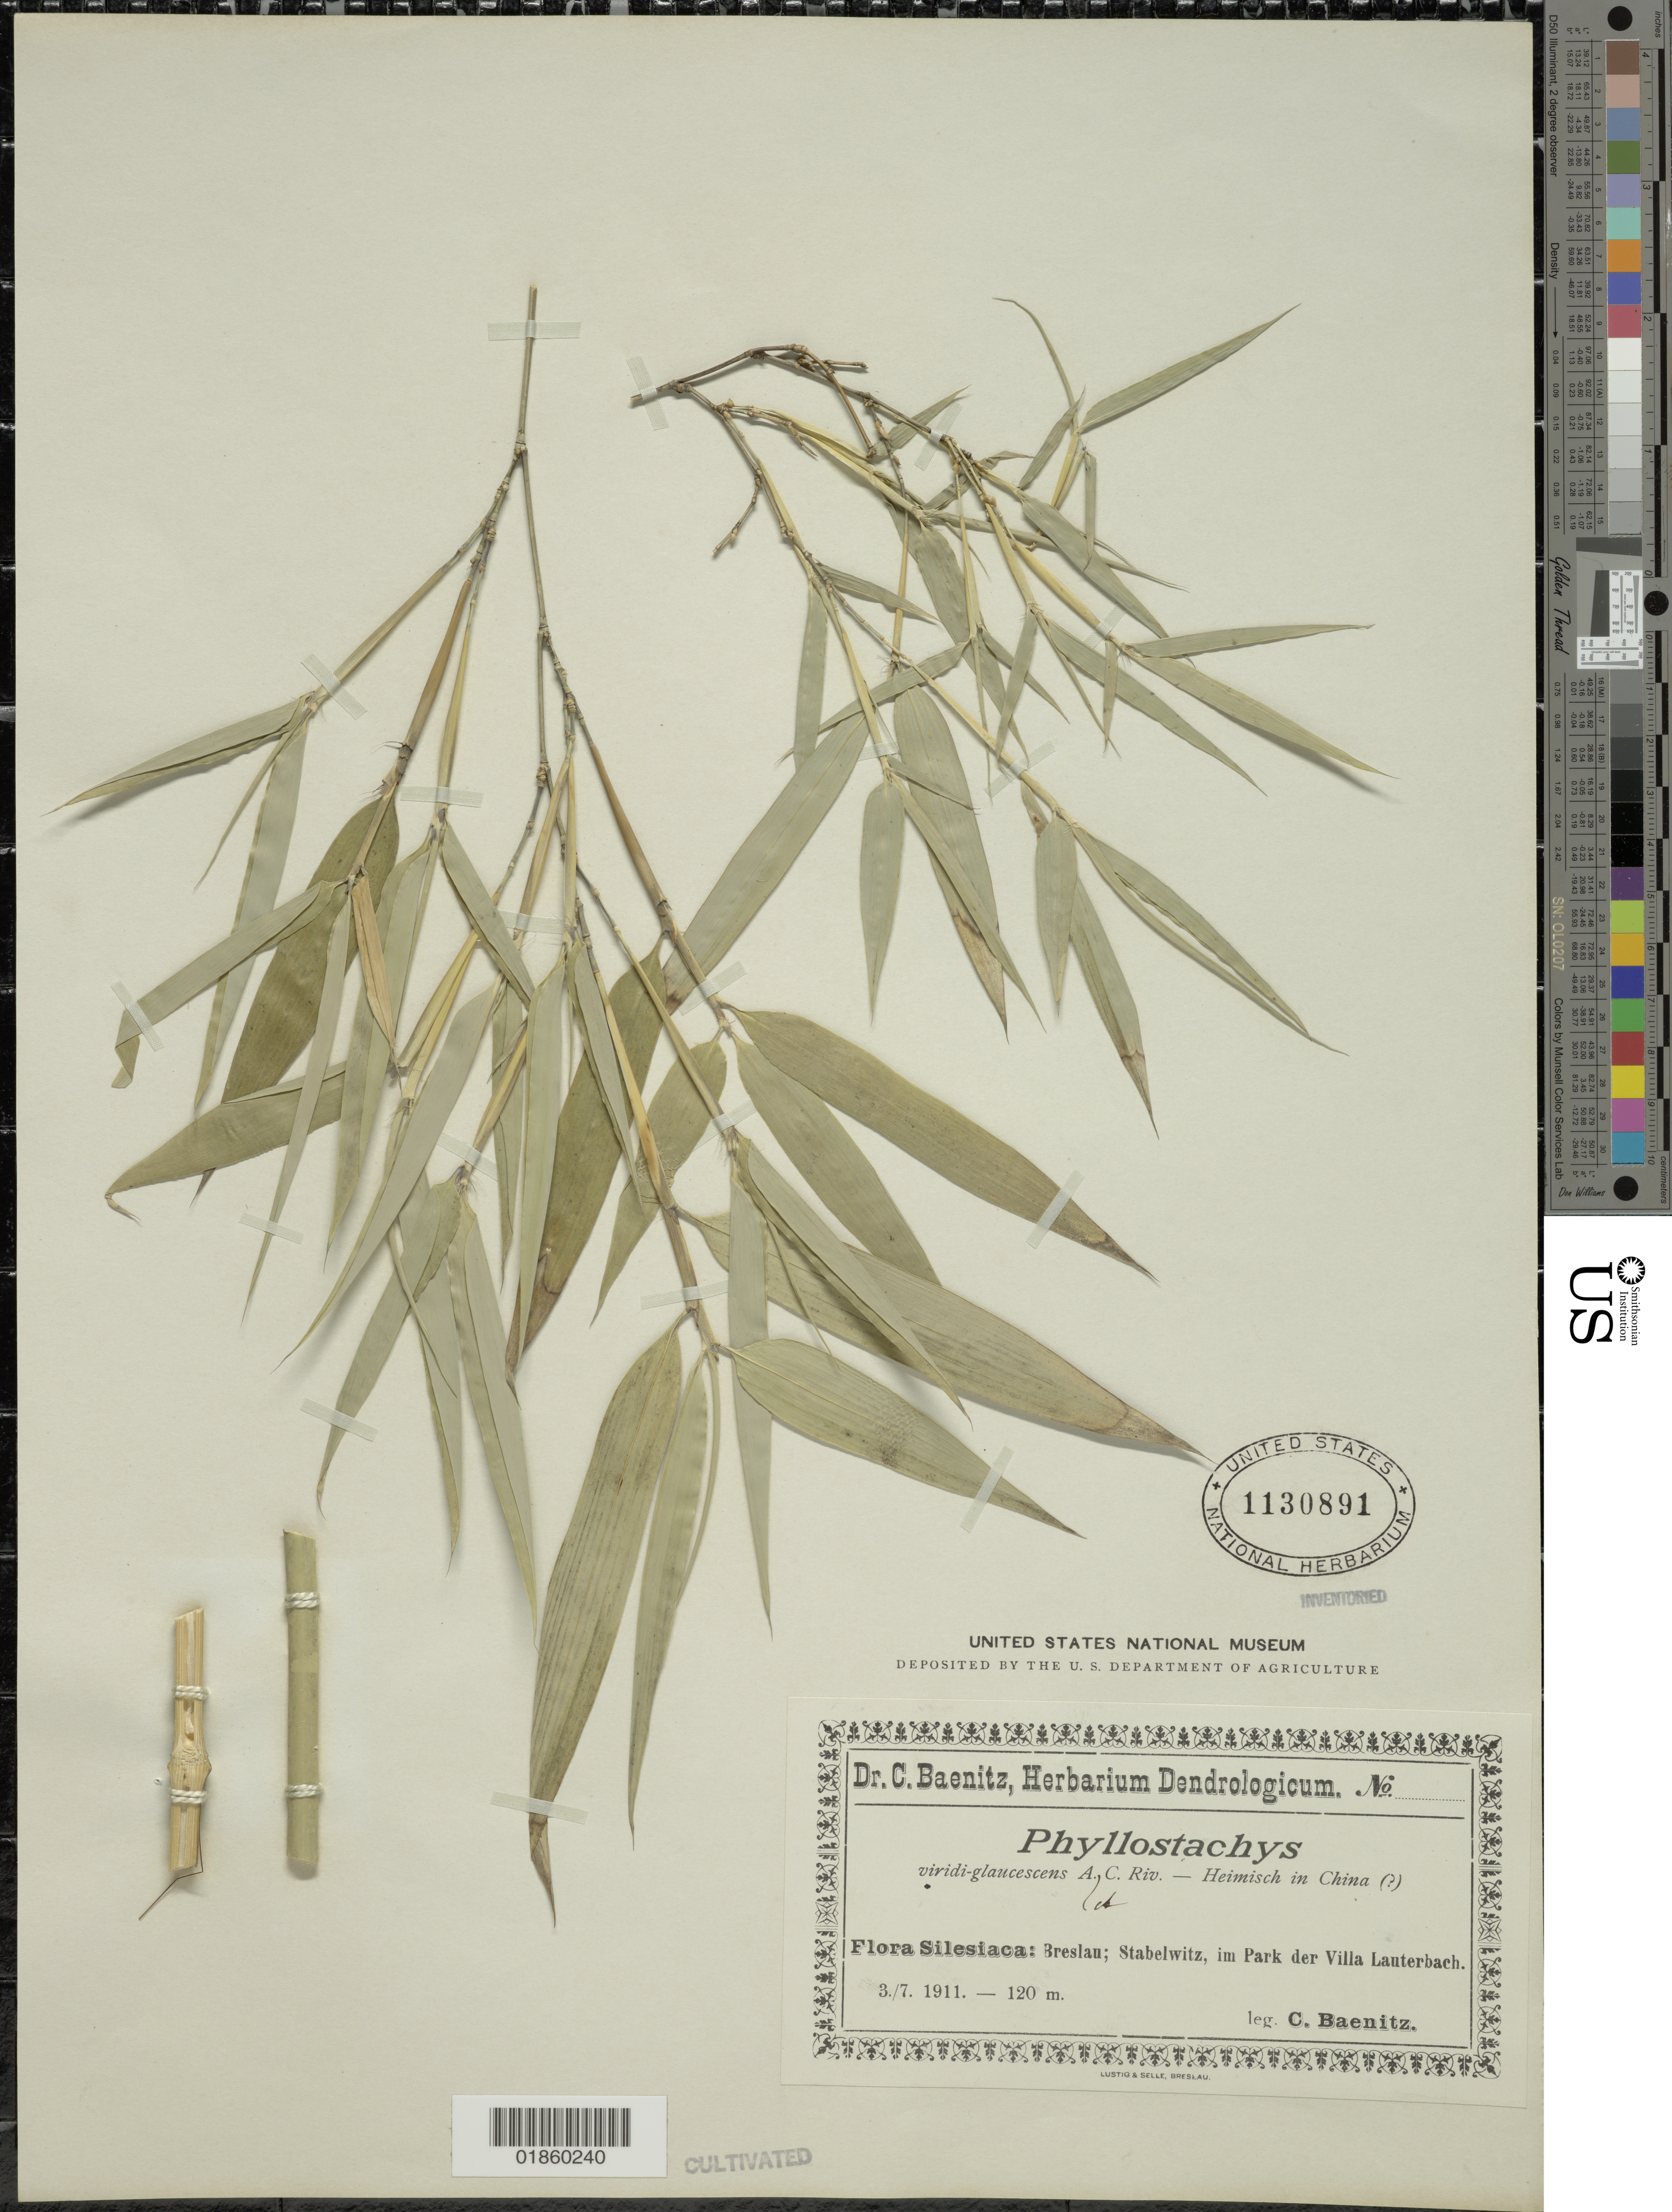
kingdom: Plantae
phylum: Tracheophyta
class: Liliopsida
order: Poales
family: Poaceae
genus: Phyllostachys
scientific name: Phyllostachys viridiglaucescens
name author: Rivière & C. Rivière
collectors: C. G. Baenitz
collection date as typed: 07 Mar 1911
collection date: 1911-03-07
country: Poland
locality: Silesiaca, breslau, stabelwitz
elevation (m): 120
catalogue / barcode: US 1130891